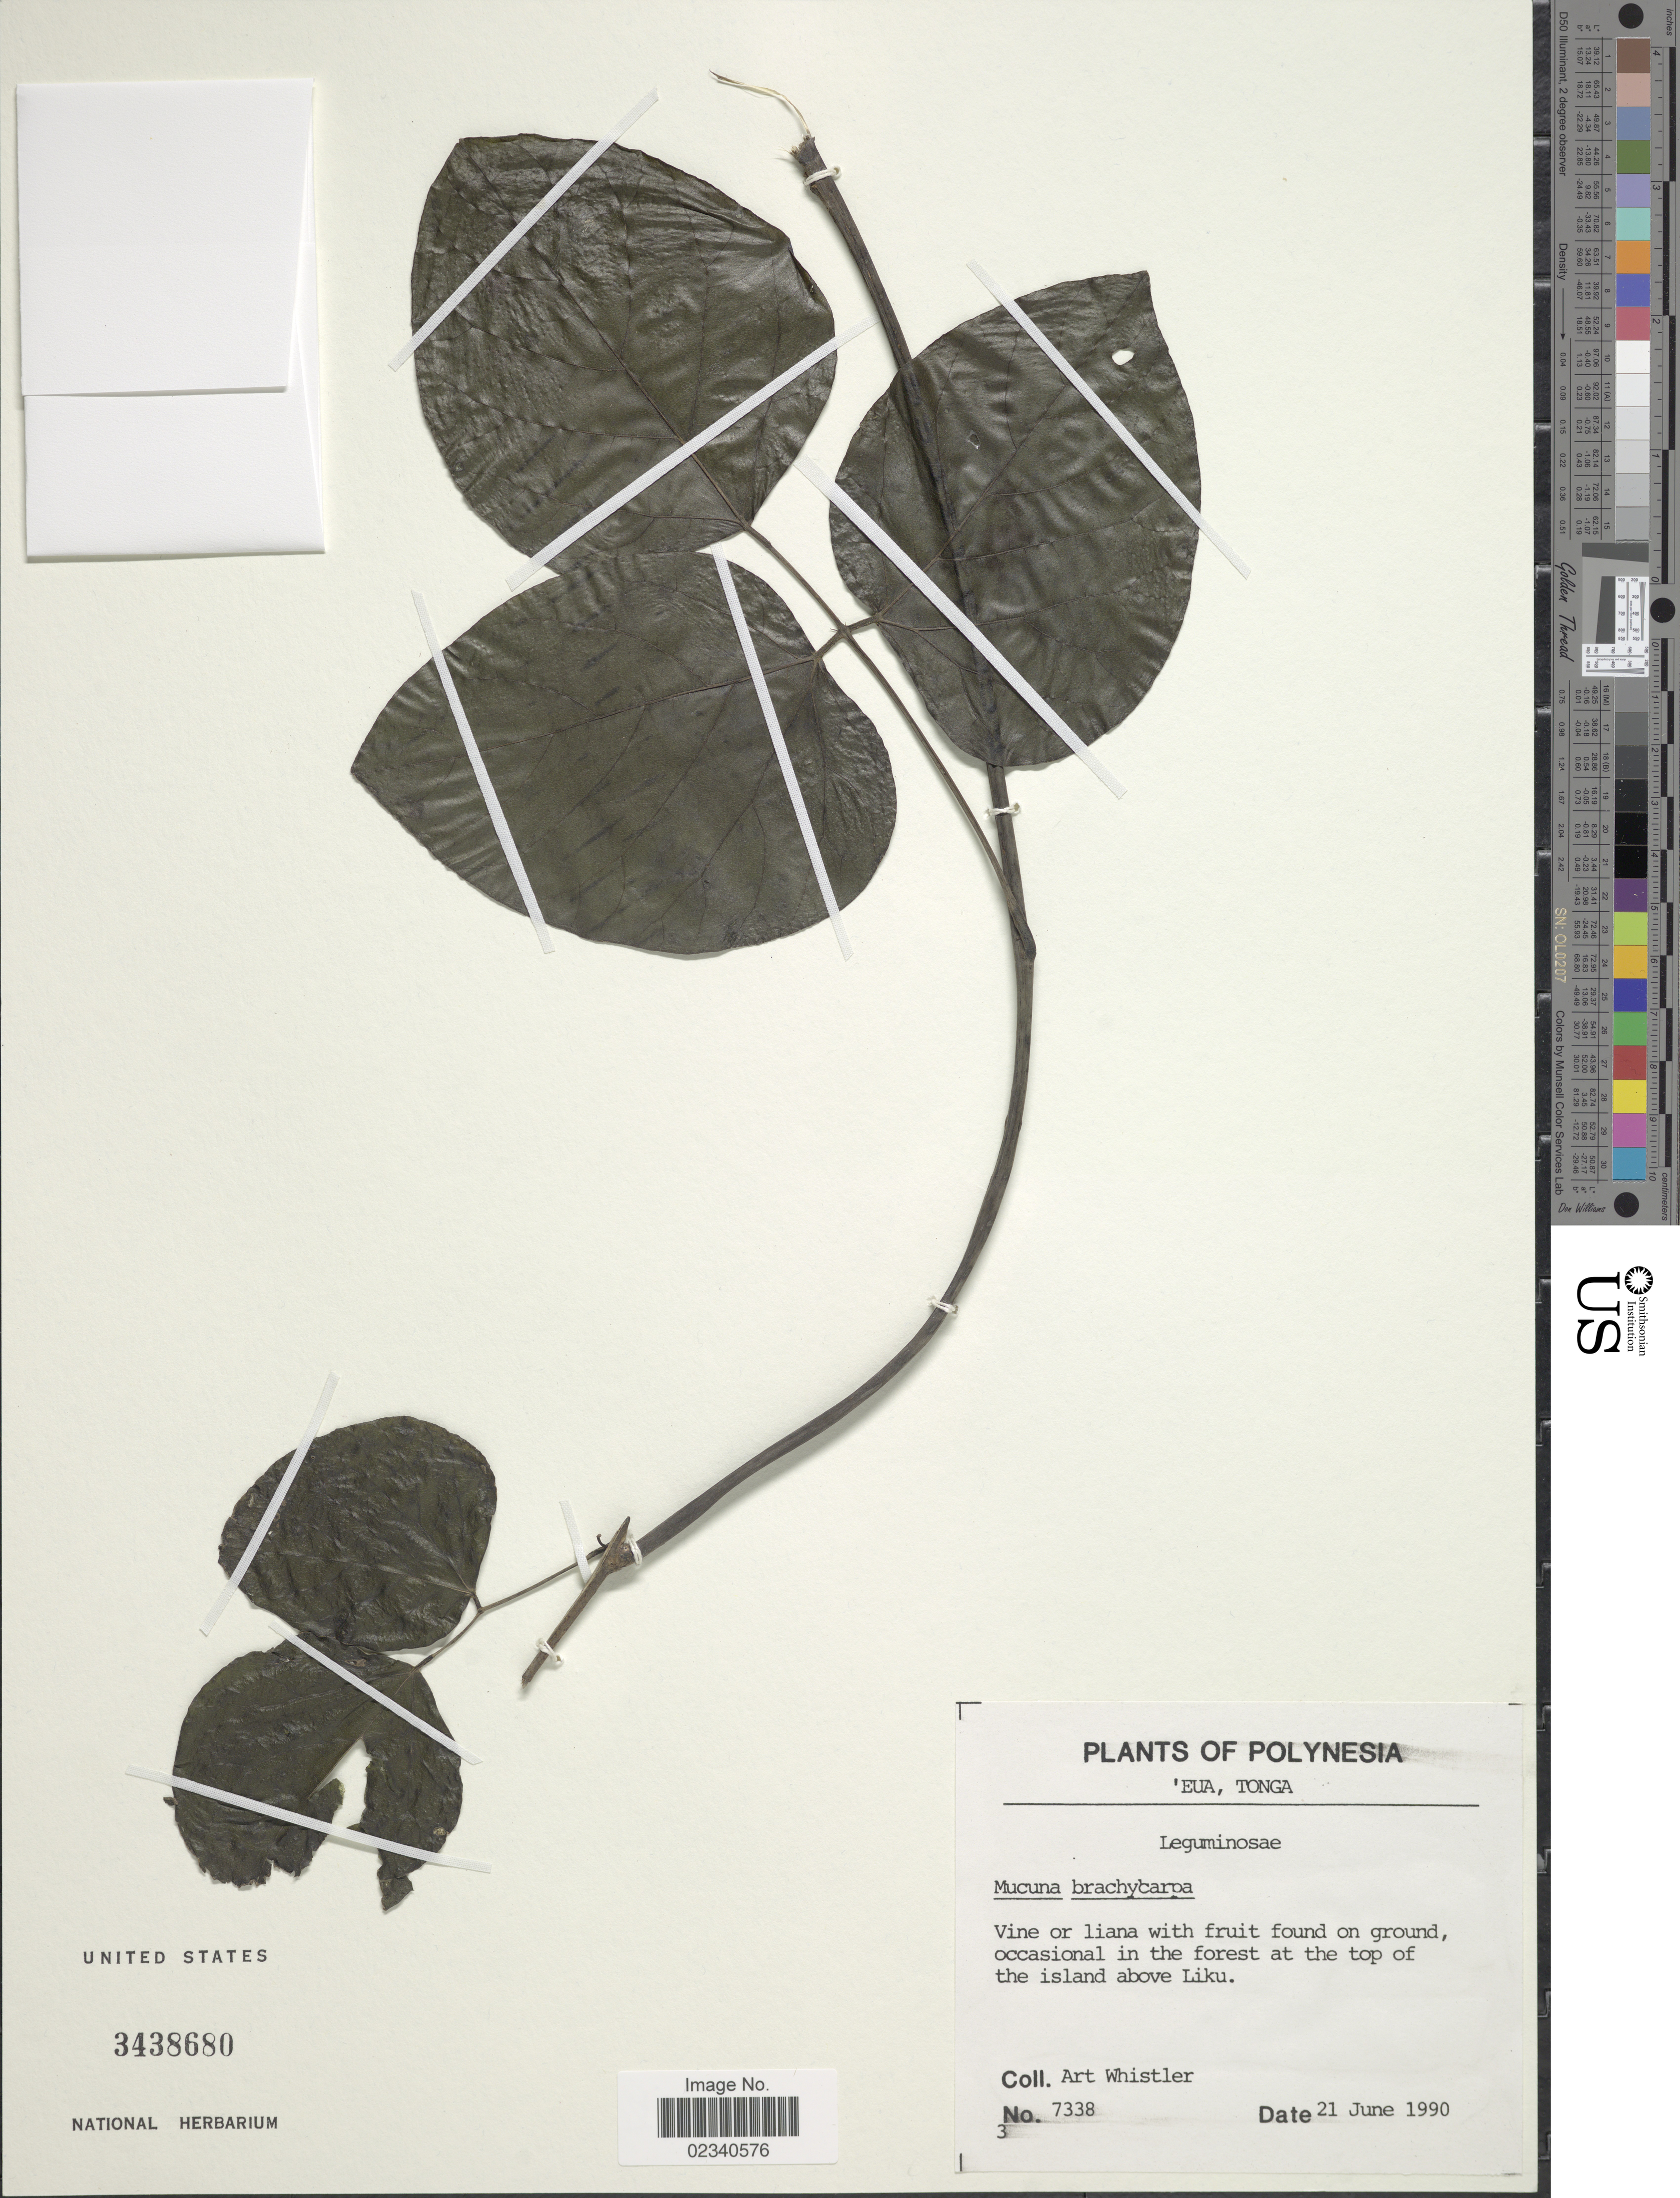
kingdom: Plantae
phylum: Tracheophyta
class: Magnoliopsida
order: Fabales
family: Fabaceae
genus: Mucuna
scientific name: Mucuna brachycarpa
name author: Rech.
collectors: A. Whistler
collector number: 7338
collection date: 1990-06-21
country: Tonga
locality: Polynesia. Eua. at the top of the island above Liku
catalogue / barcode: US 3438680